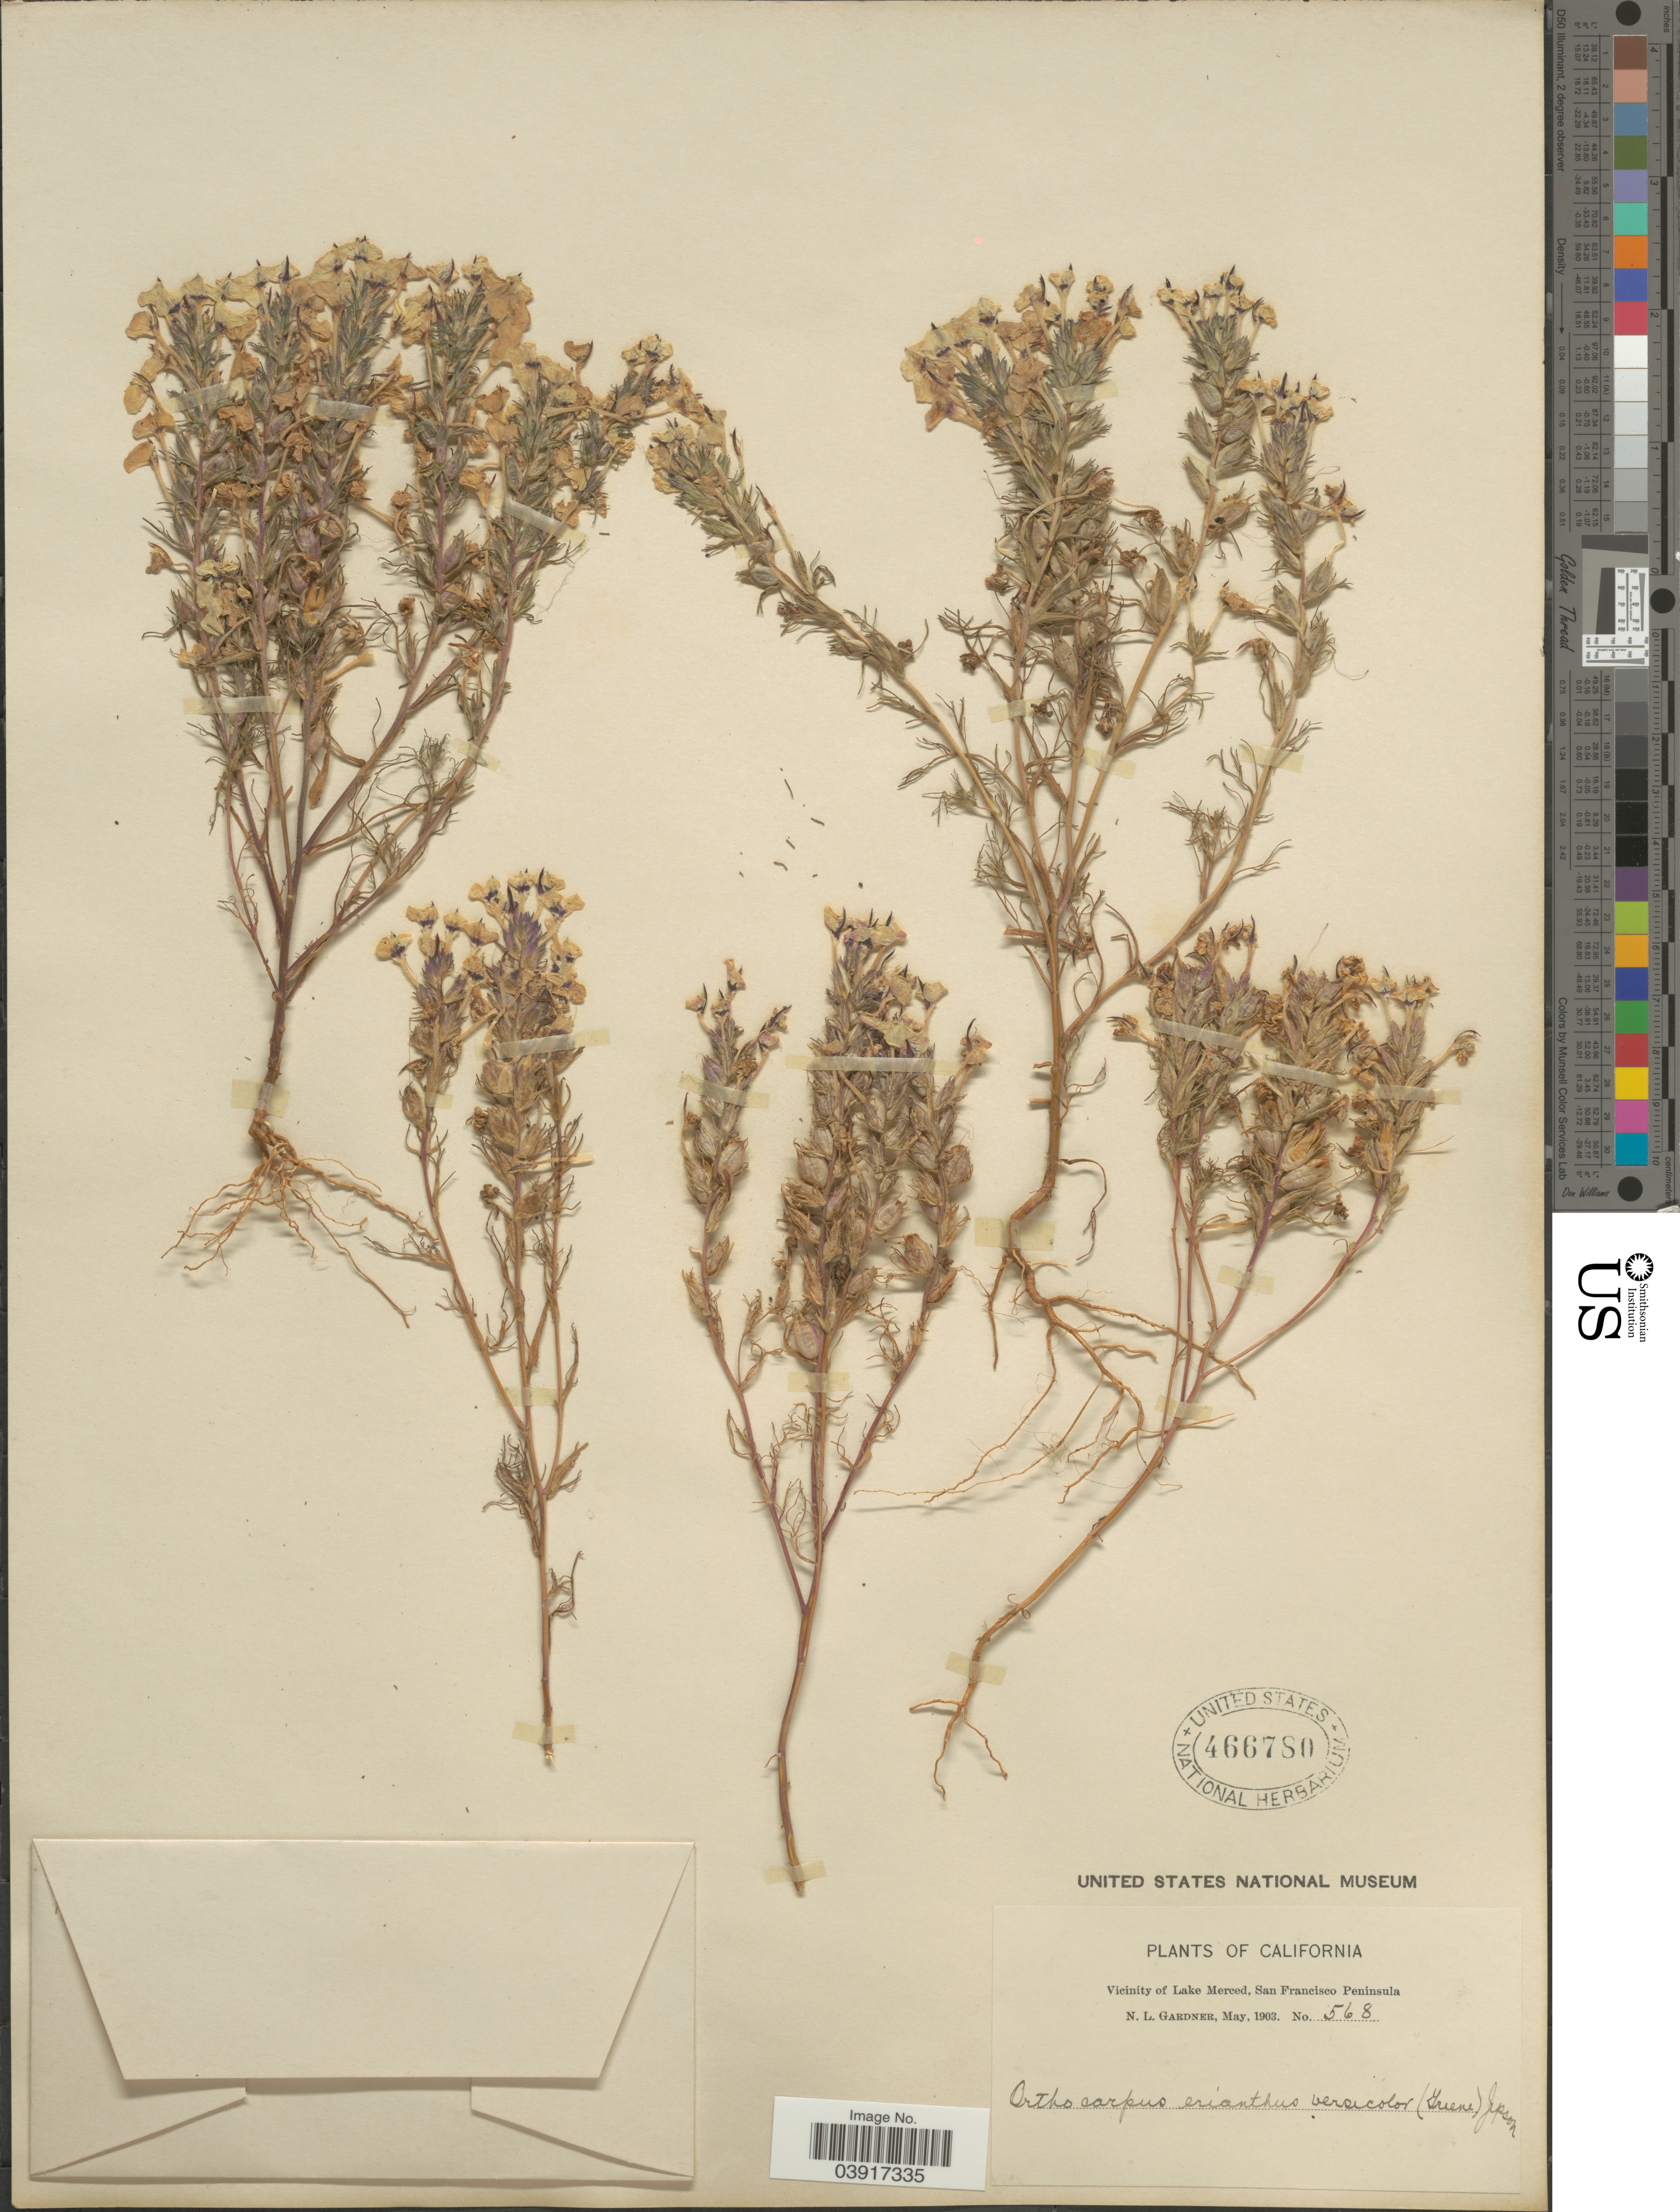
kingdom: Plantae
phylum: Tracheophyta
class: Magnoliopsida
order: Lamiales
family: Orobanchaceae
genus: Orthocarpus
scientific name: Orthocarpus erianthus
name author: Benth.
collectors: N. Gardner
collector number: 568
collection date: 1903-05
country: United States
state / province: California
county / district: San Francisco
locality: Vicinity of Merced, San Francisco Peninsula.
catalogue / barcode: US 466780